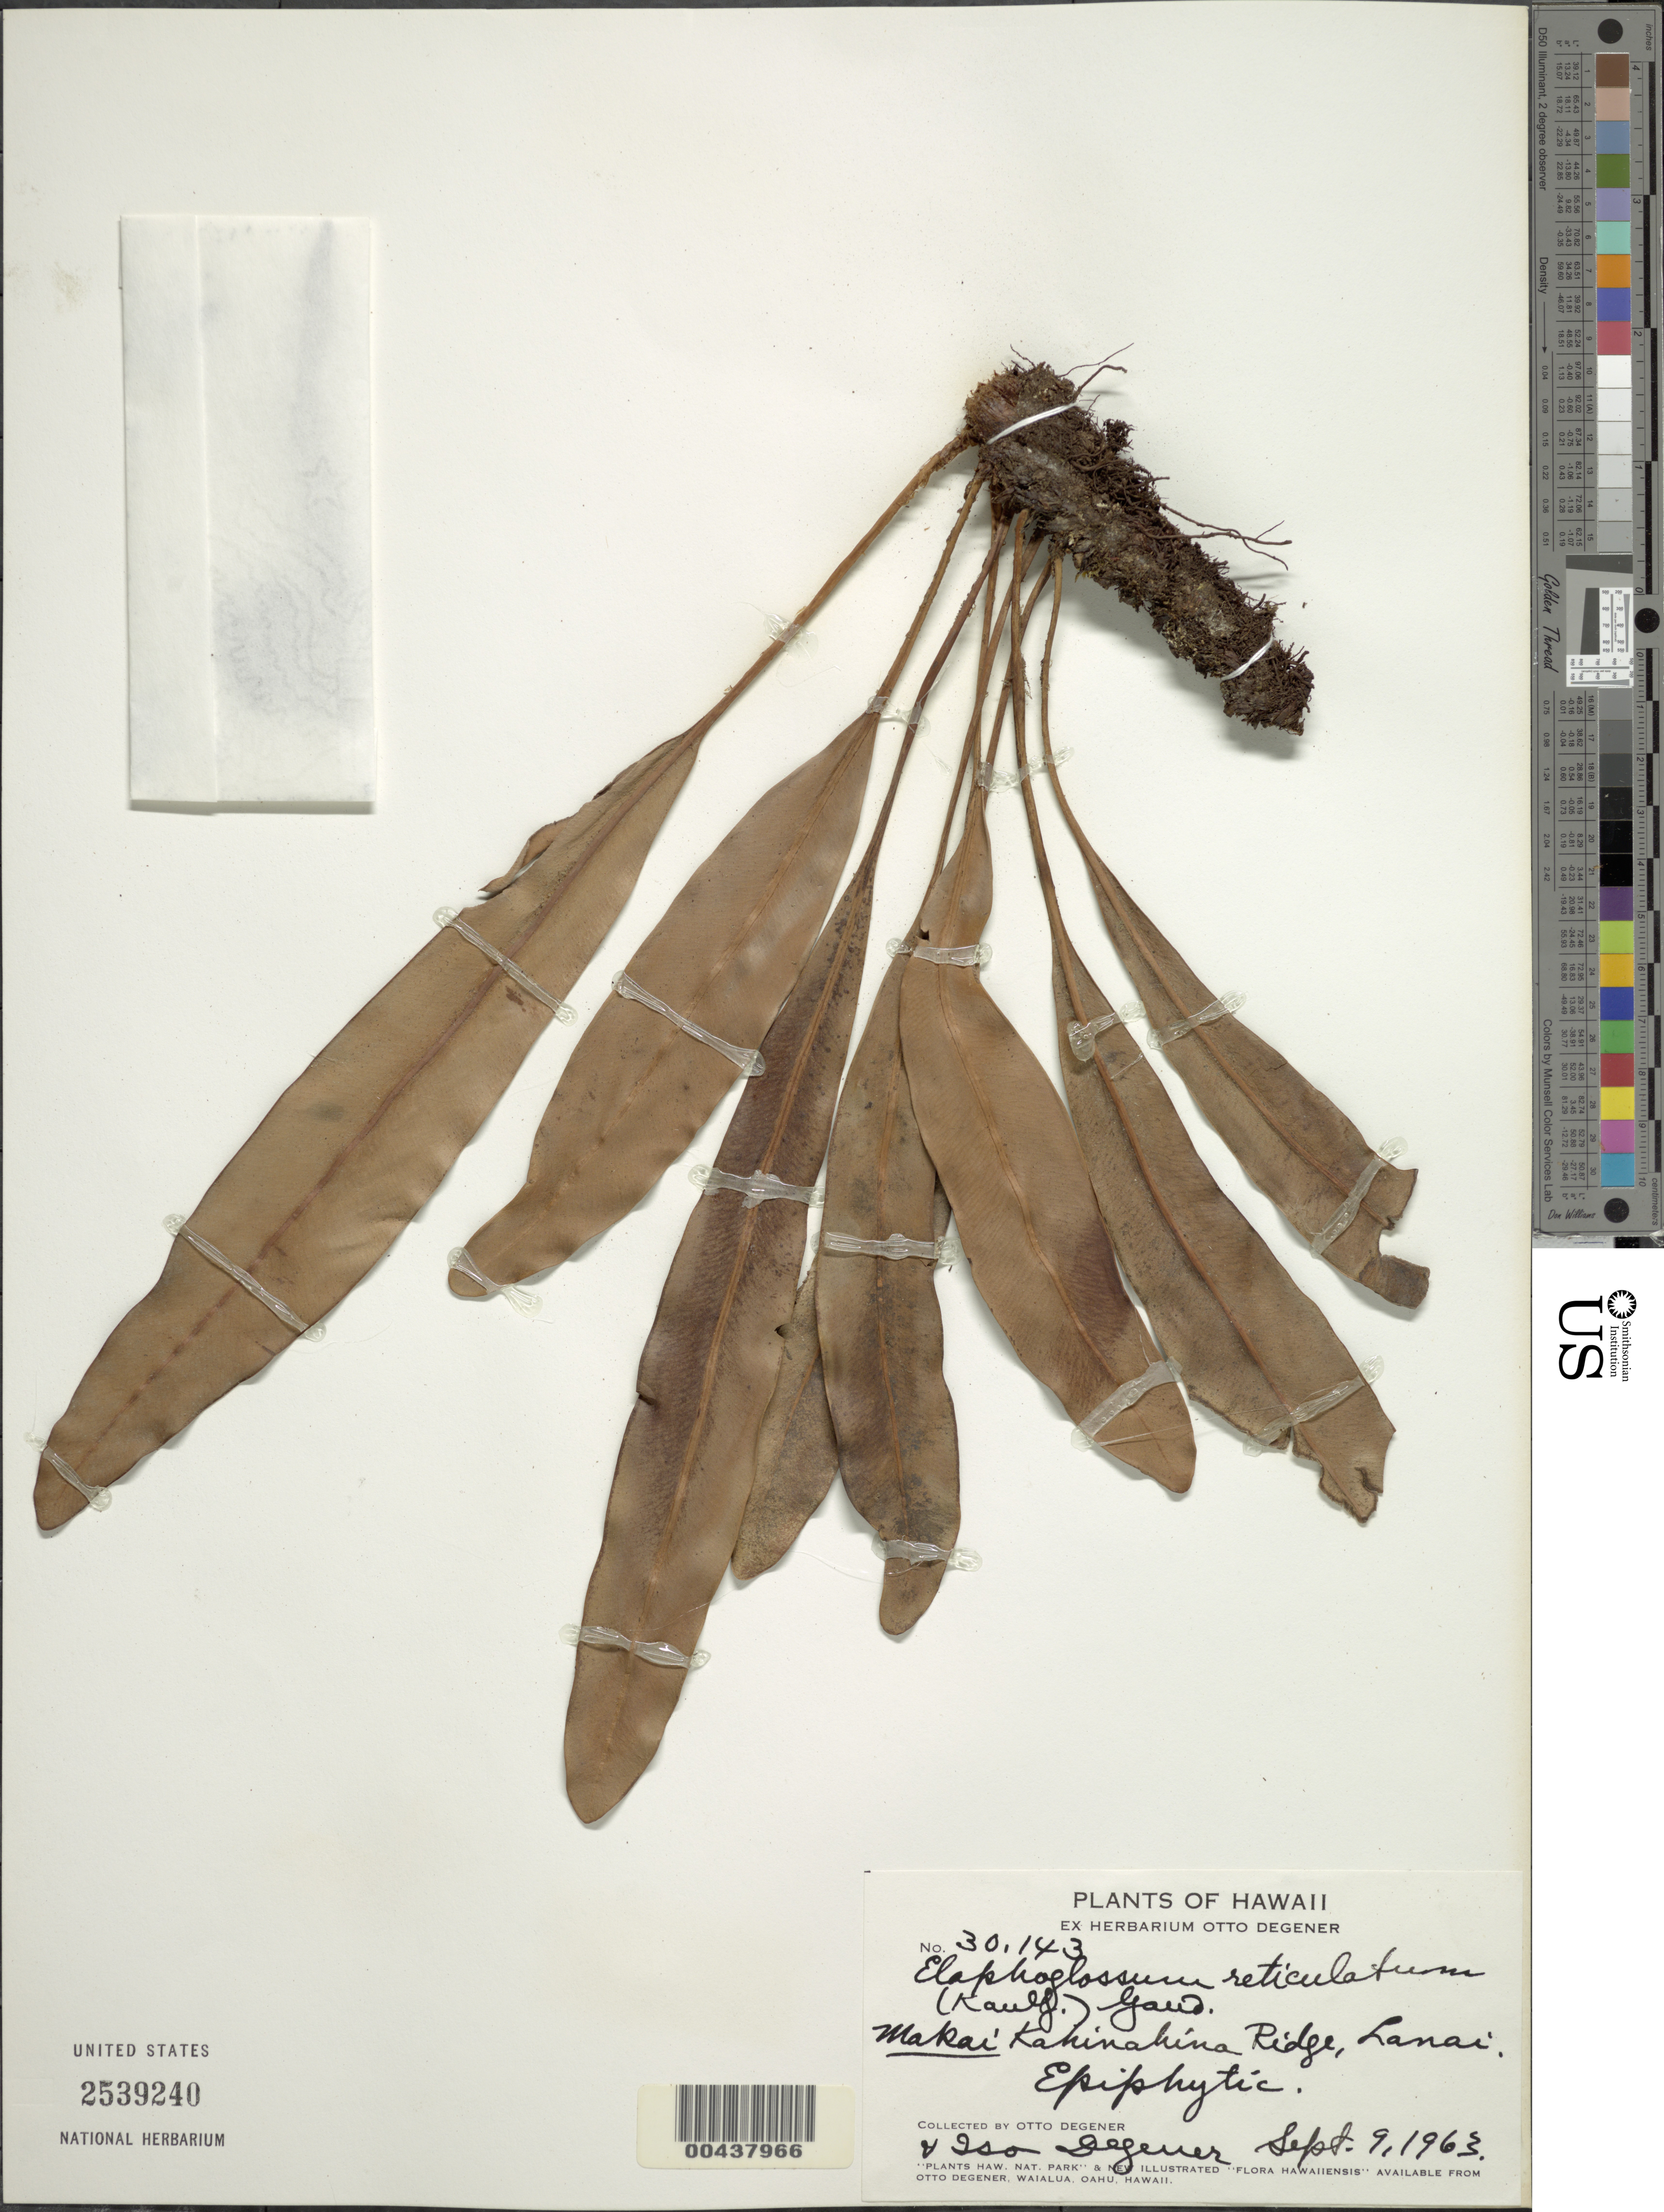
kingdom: Plantae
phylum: Tracheophyta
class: Polypodiopsida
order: Polypodiales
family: Dryopteridaceae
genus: Elaphoglossum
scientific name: Elaphoglossum crassifolium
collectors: O. Degener & I. Degener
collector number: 30143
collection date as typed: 9 Sep 1963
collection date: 1963-09-09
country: United States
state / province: Hawaii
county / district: Maui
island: Lana'i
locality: Makai Kahinahina Ridge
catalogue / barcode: US 2539240